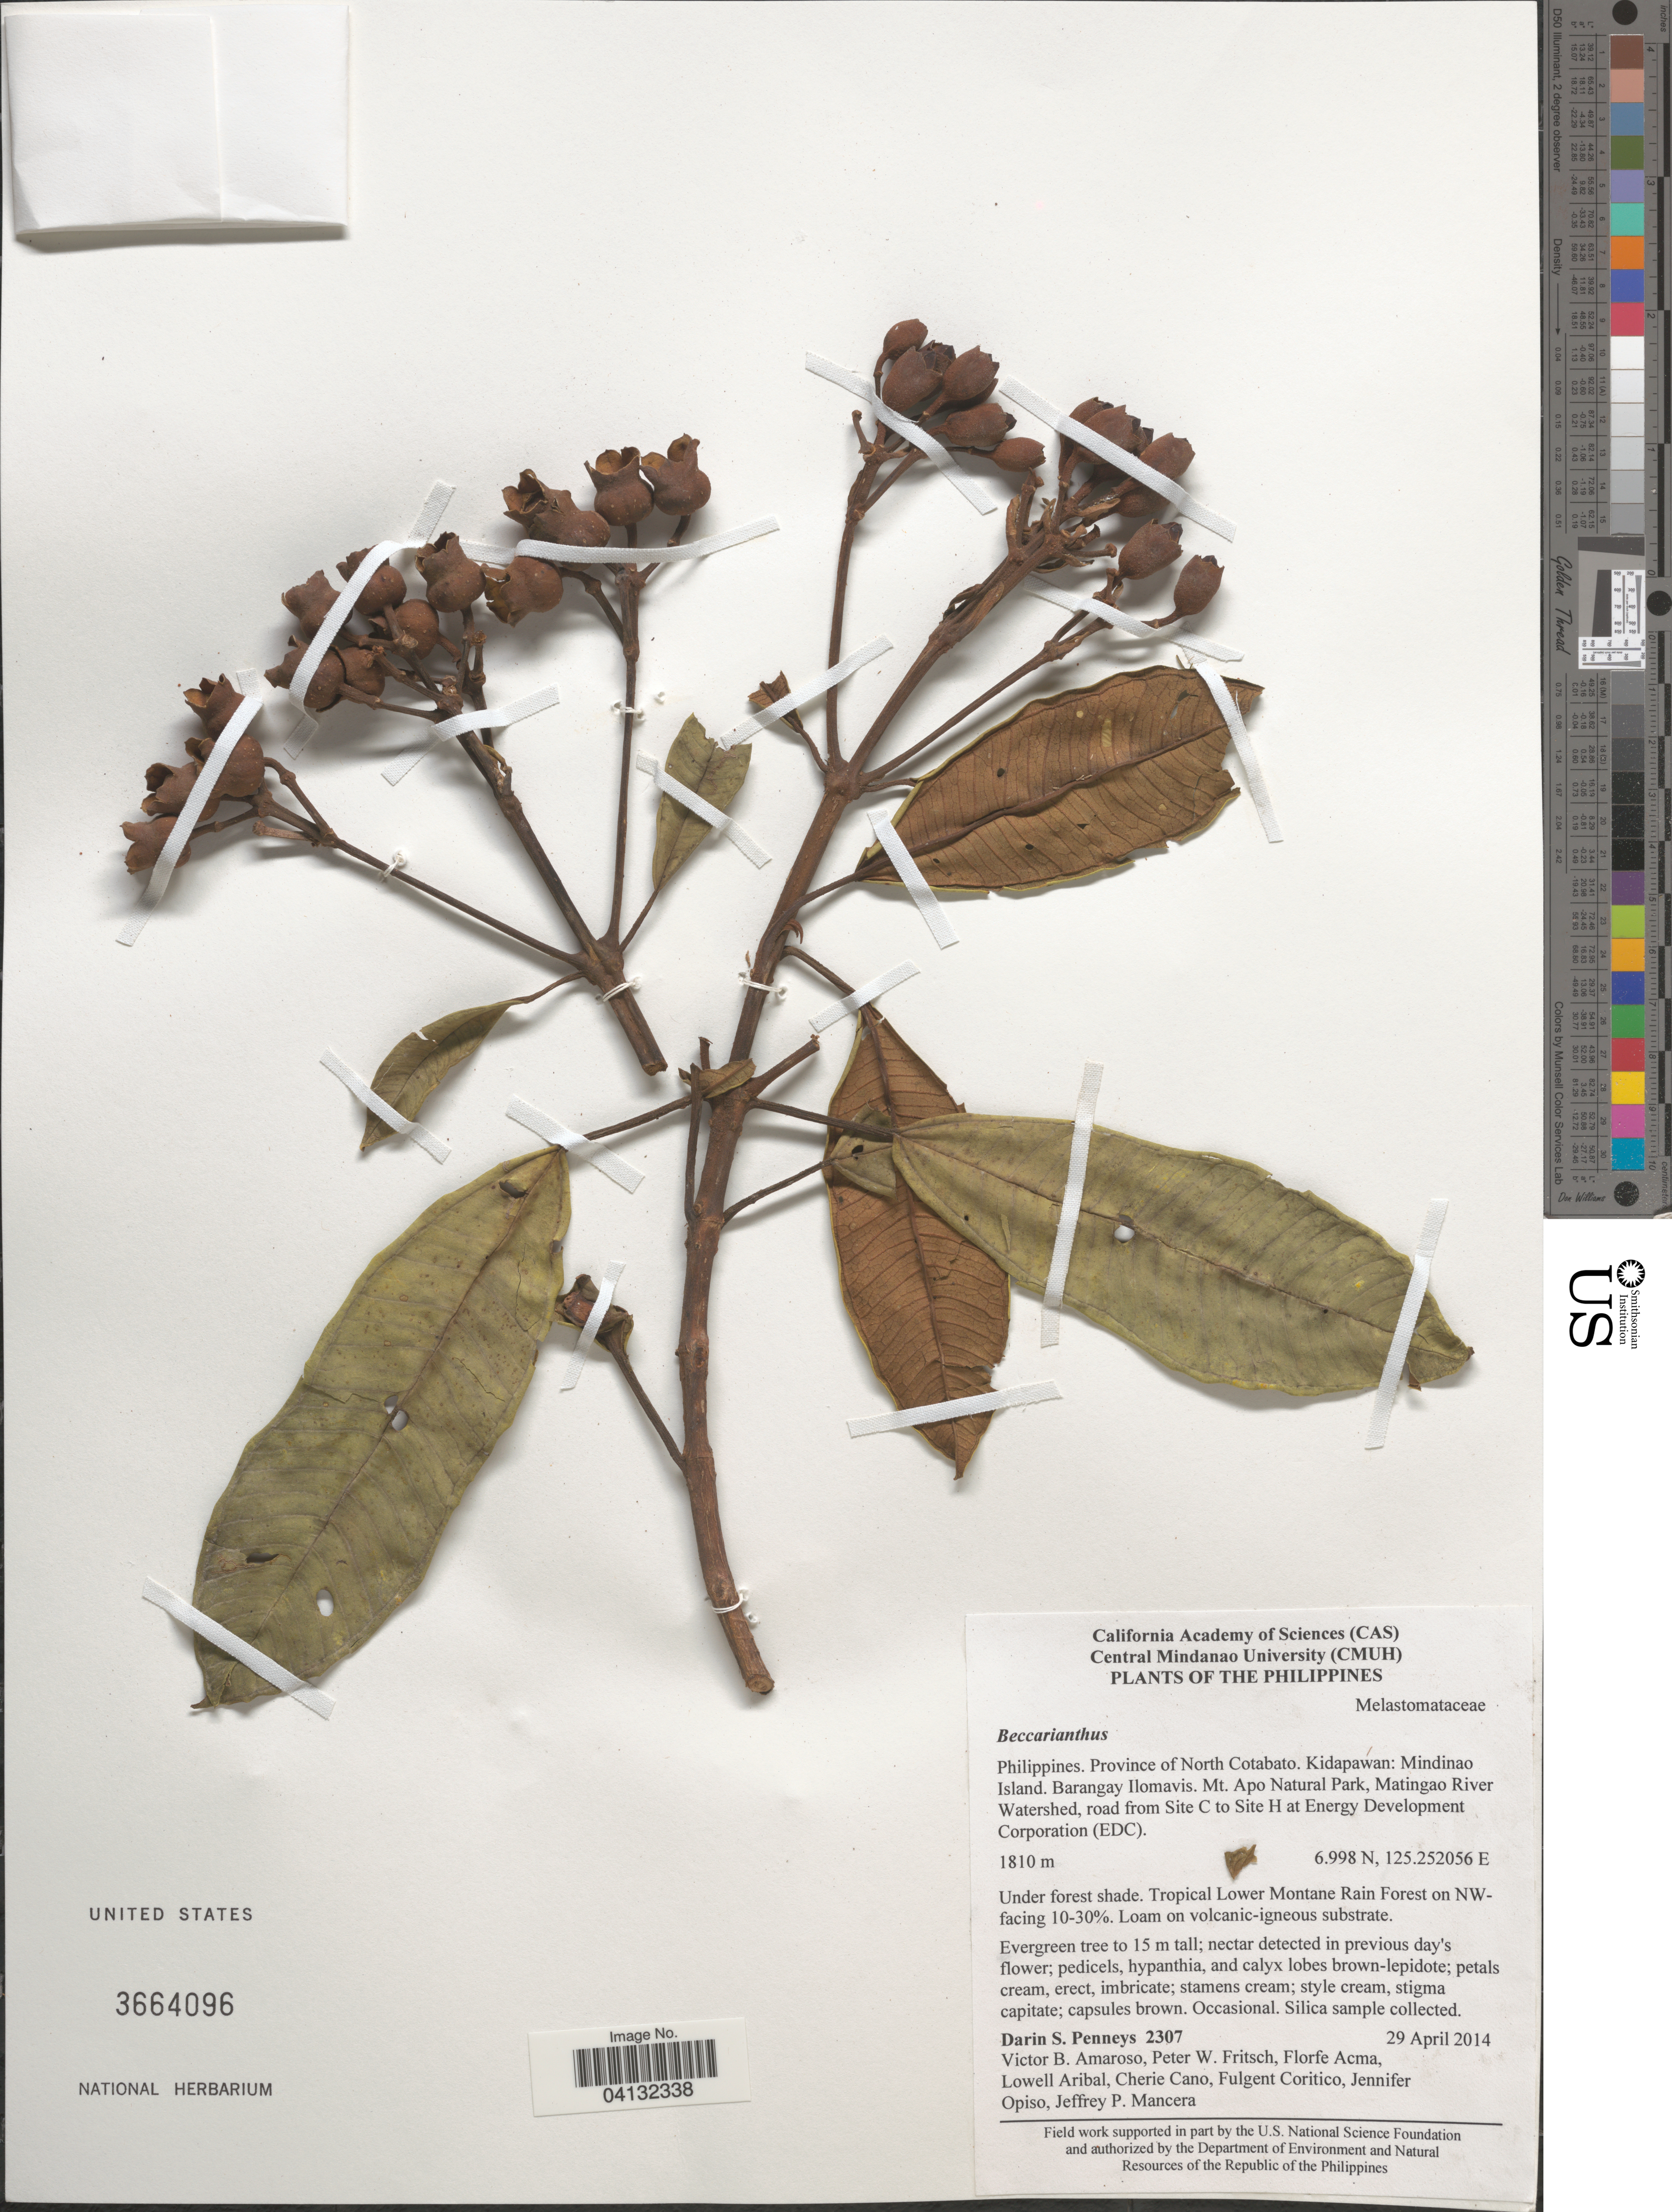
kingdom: Plantae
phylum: Tracheophyta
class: Magnoliopsida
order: Myrtales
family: Melastomataceae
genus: Beccarianthus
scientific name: Beccarianthus sp.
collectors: D. S. Penneys, V. Amoroso, P. W. Fritsch, F. Acma & et al.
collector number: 2307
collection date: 2014-04-29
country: Philippines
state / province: Soccsksargen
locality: Province of North Cotabato. Kidapawan: Mindinao Island. Barangay Ilomavis. Mt. Apo Natural Park, Matingao River Watershed, road from Site C to Site H at Energy Development Corporation (EDC). Tropical Lower Montane Rain Forest on NW-facing 10-30% slope.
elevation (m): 1810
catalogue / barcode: US 3664096